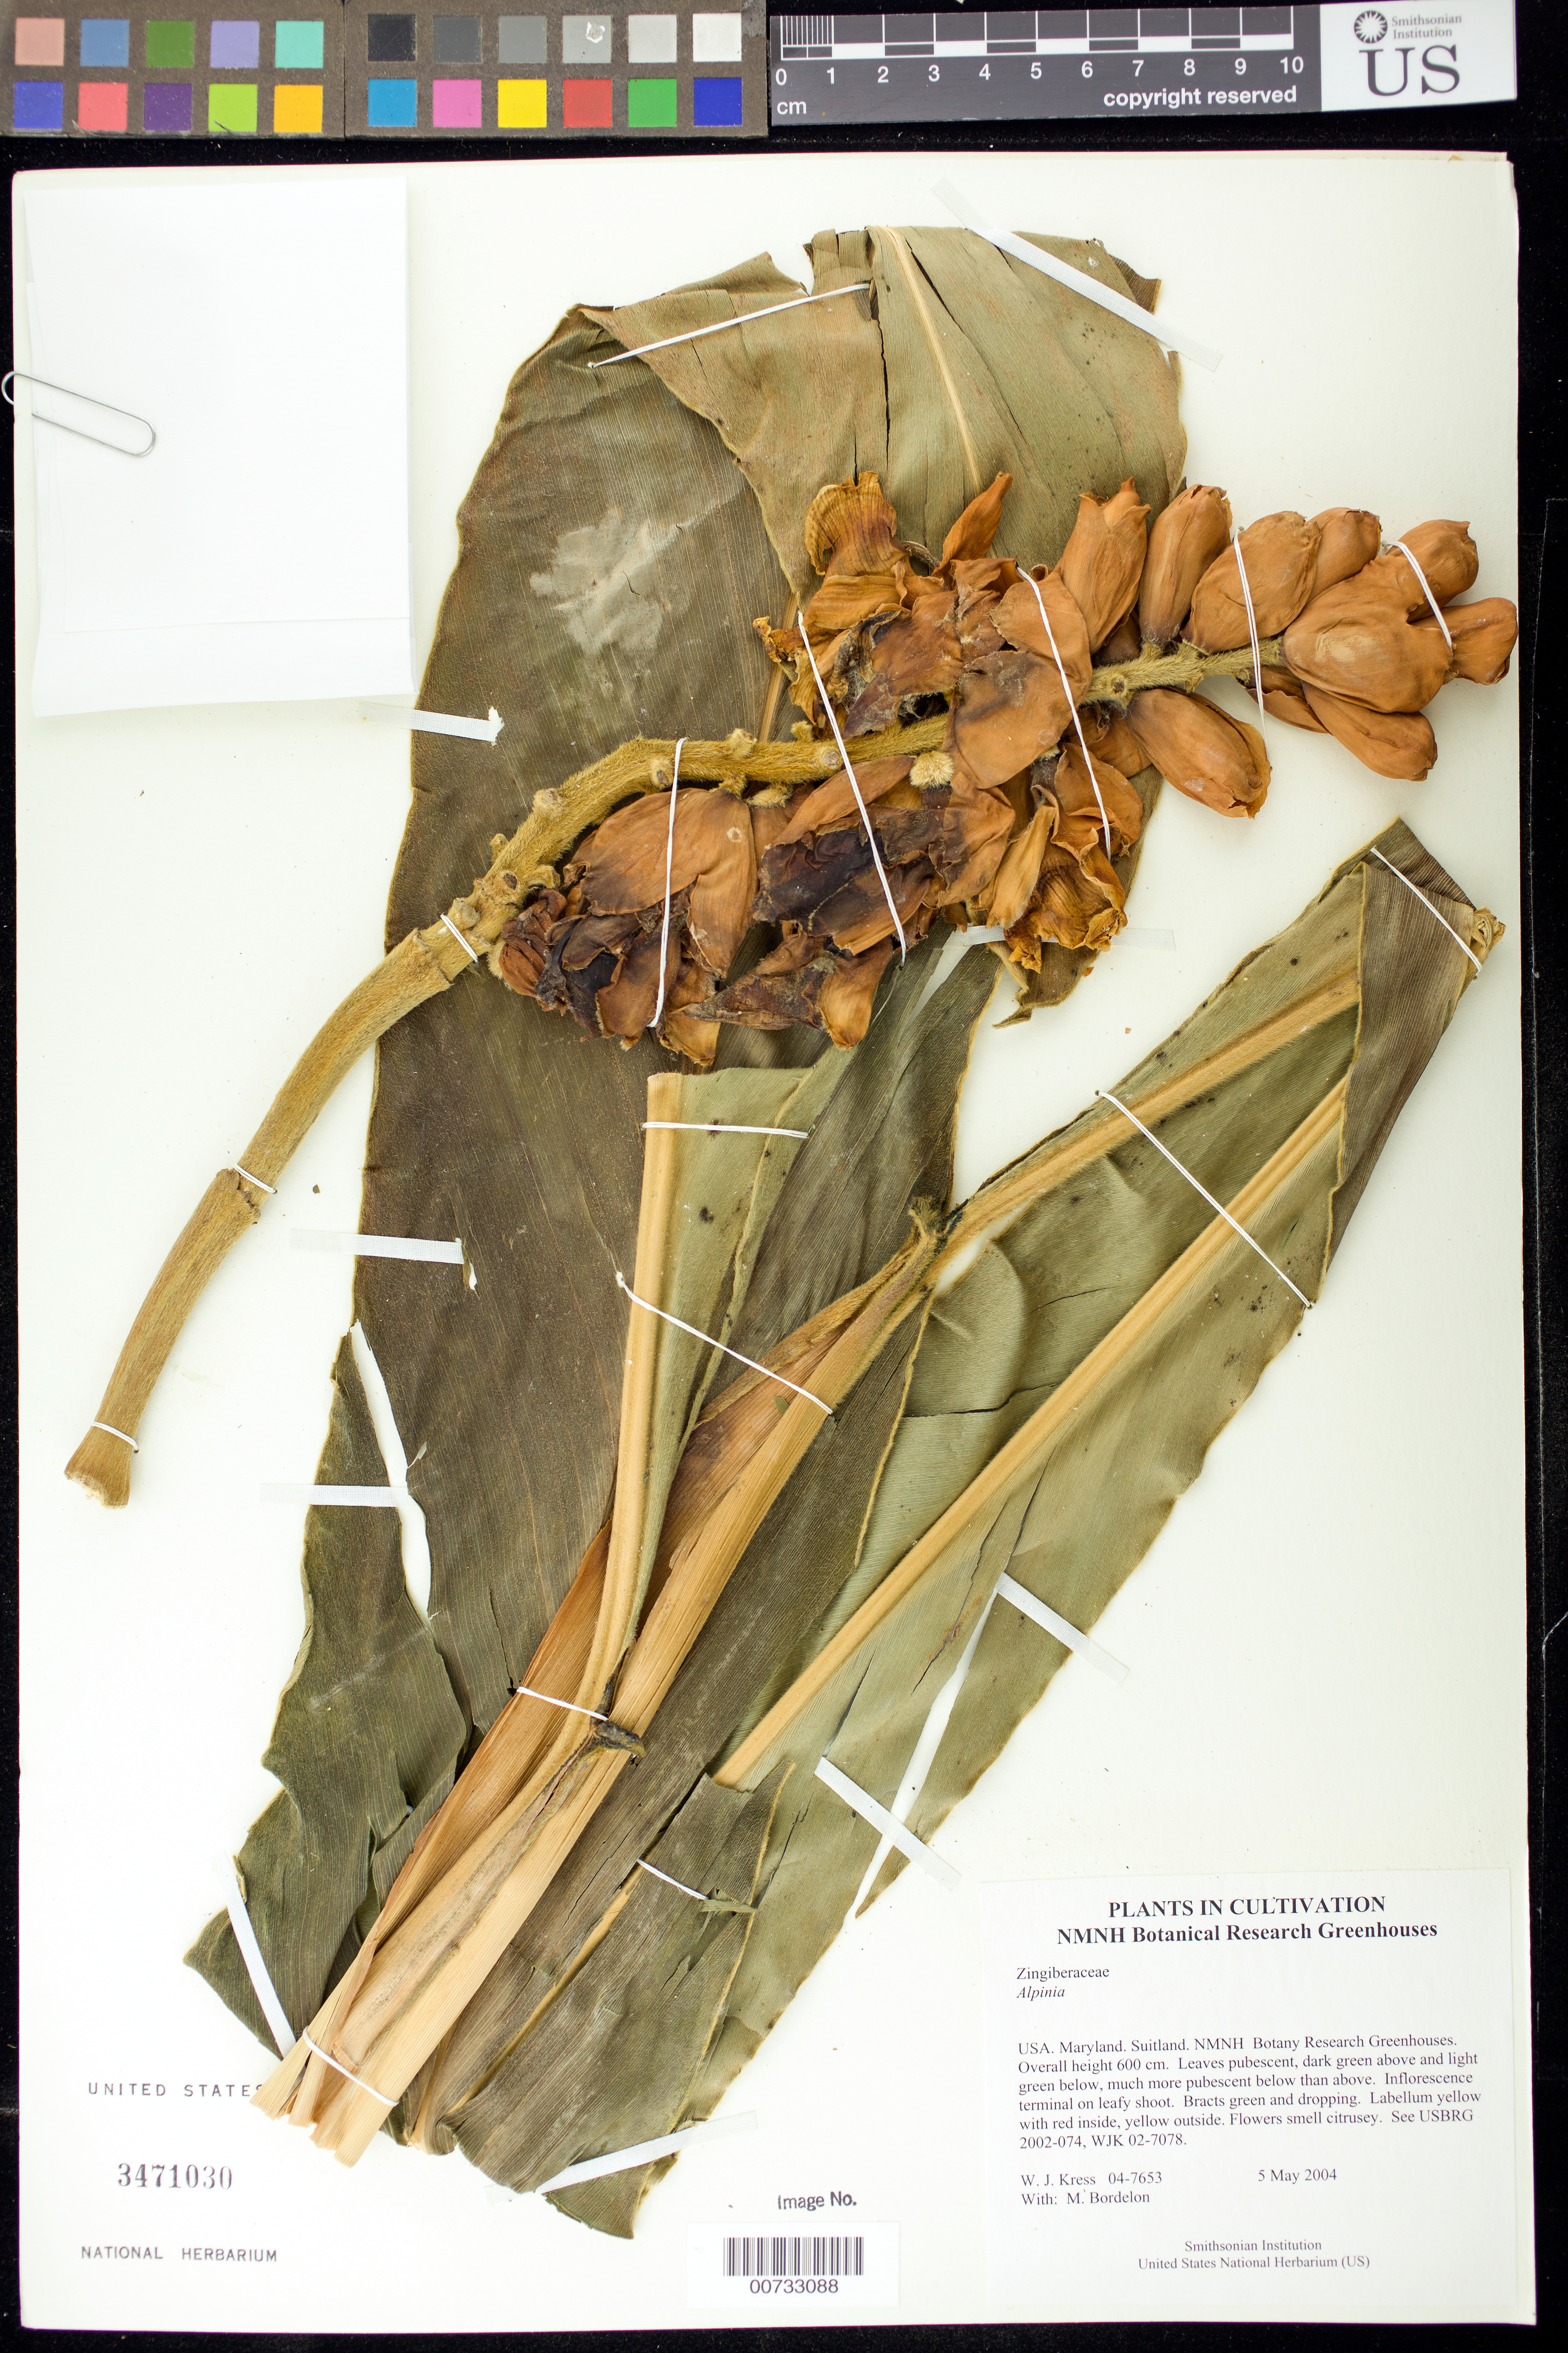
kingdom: Plantae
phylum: Tracheophyta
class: Liliopsida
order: Zingiberales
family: Zingiberaceae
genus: Alpinia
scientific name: Alpinia sp.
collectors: W. J. Kress & M. Bordelon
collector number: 04-7653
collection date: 2004-05-05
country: United States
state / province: Maryland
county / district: Prince George's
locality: NMNH Botany Research Greenhouses. Suitland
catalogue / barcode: US 3471030